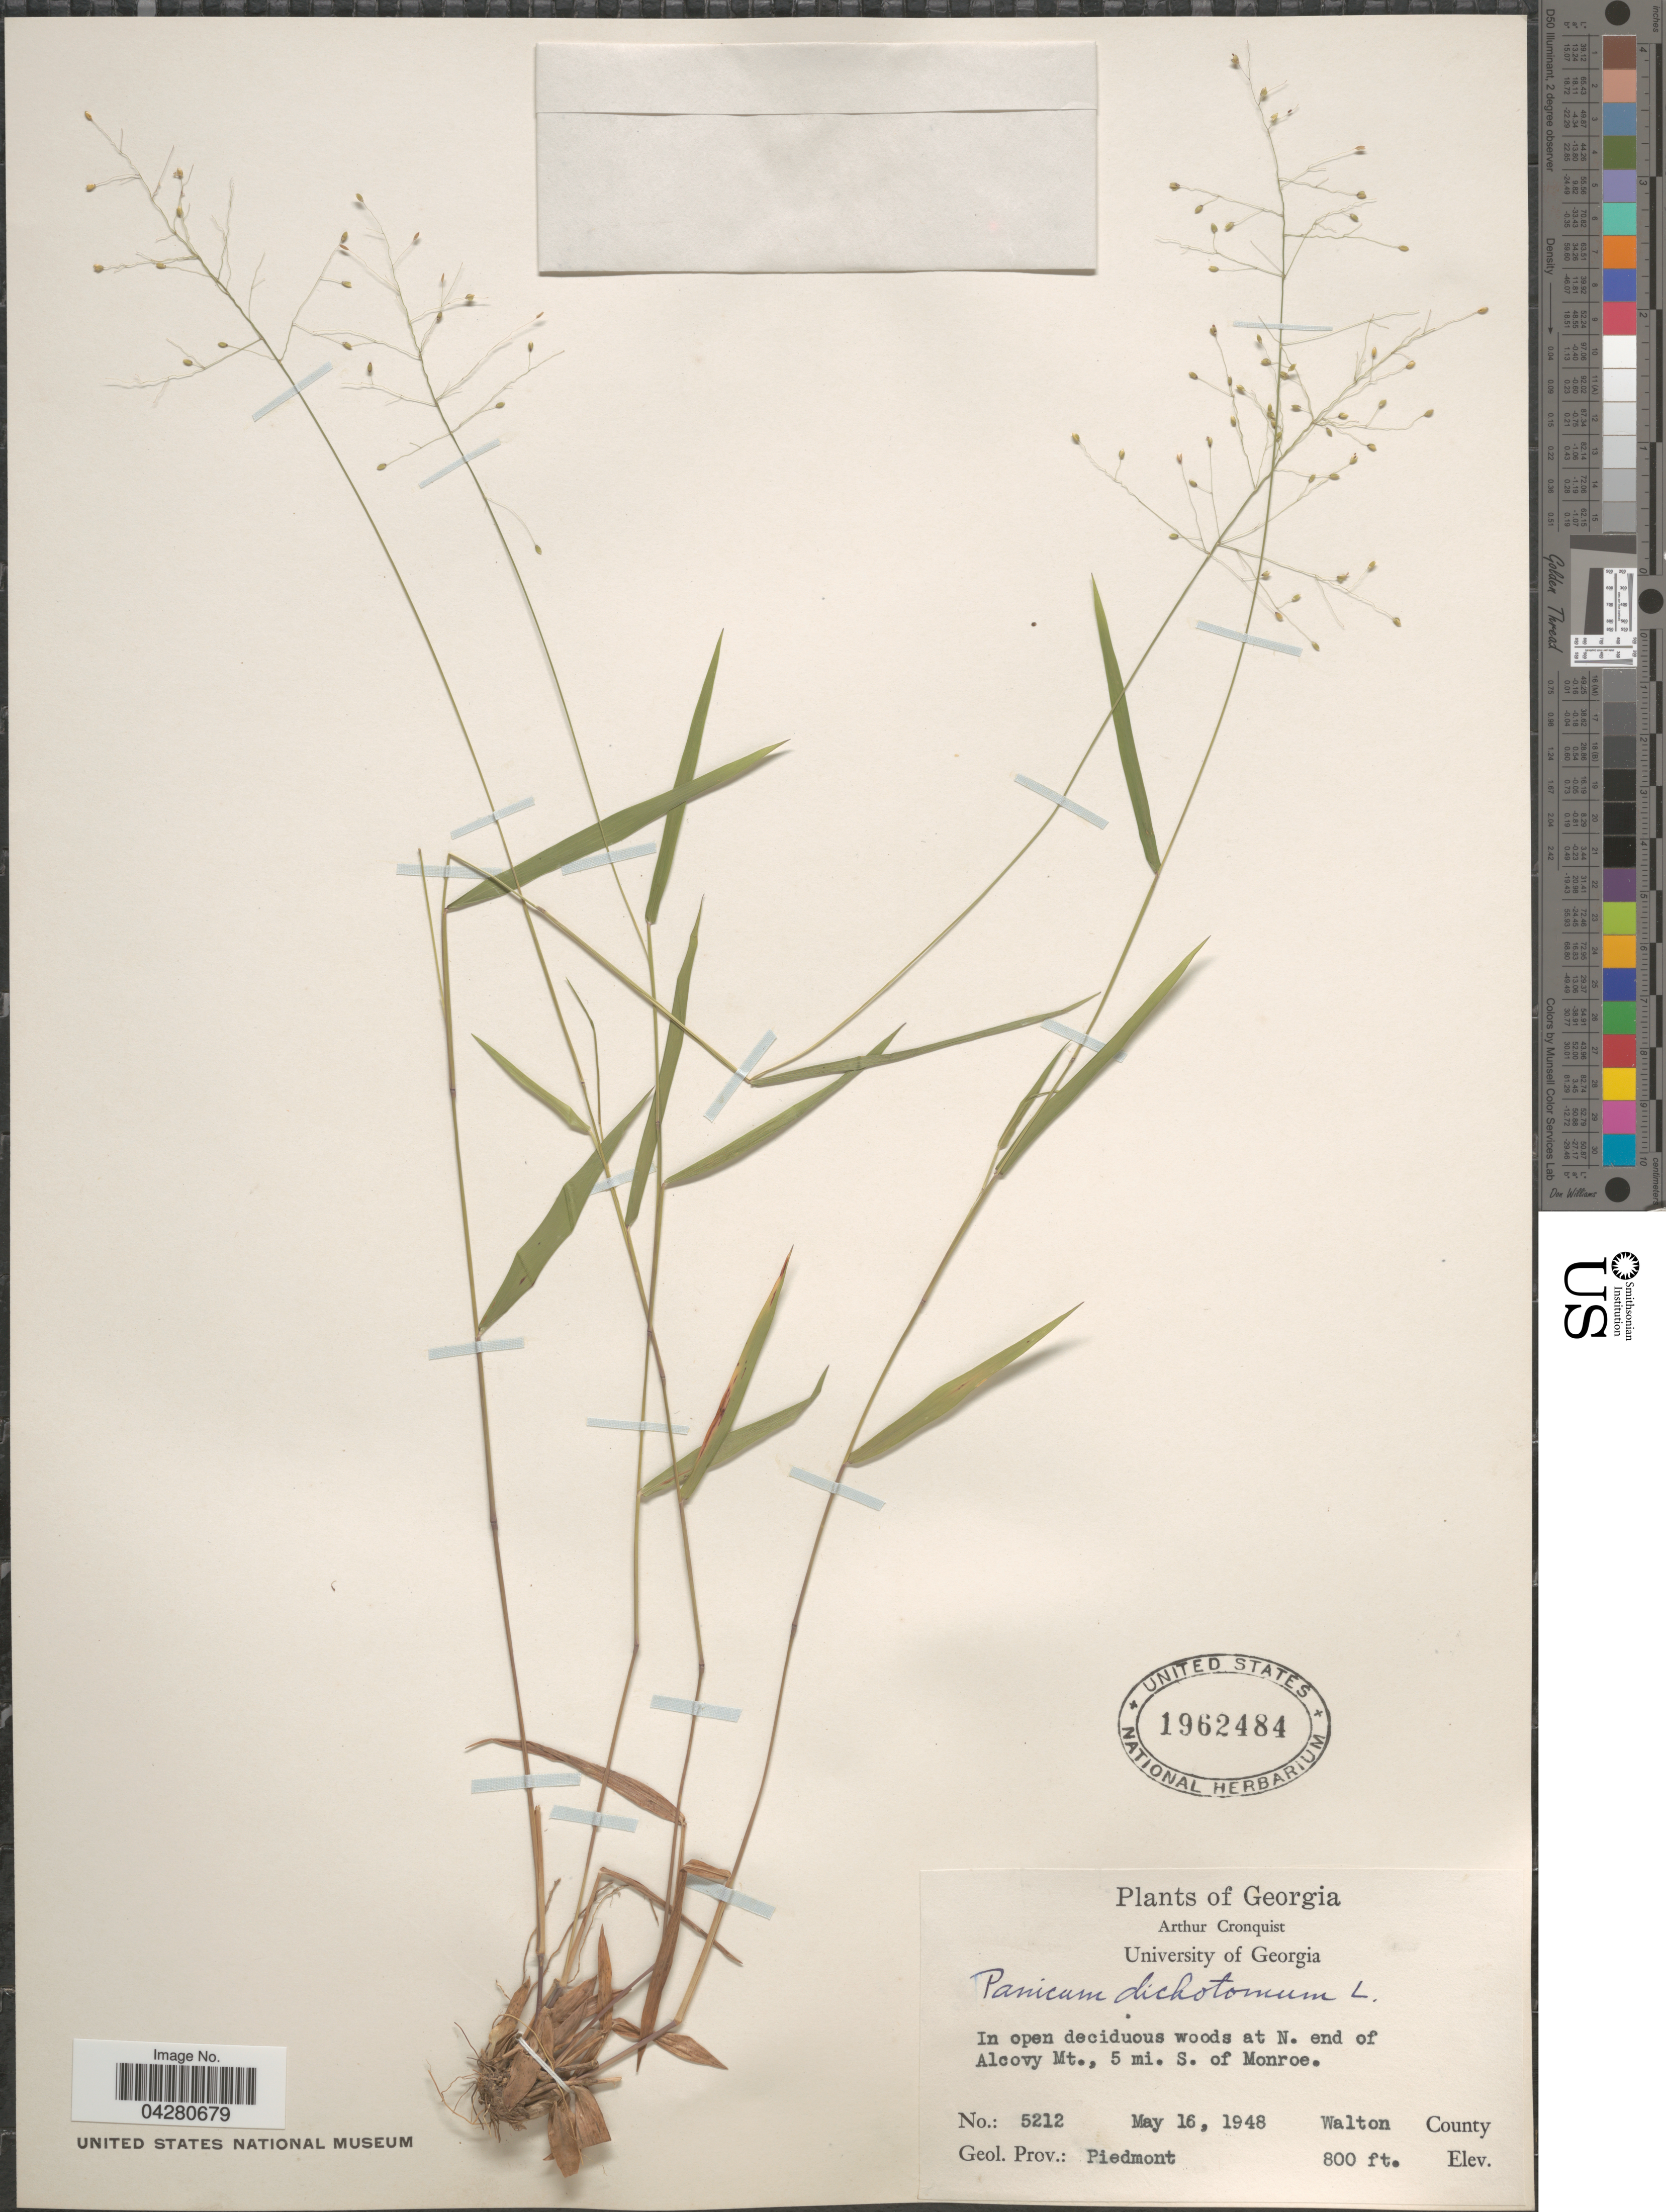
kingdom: Plantae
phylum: Tracheophyta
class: Liliopsida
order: Poales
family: Poaceae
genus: Dichanthelium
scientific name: Dichanthelium dichotomum var. dichotomum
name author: (L.) Gould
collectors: A. J. Cronquist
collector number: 5212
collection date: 1948-05-16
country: United States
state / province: Georgia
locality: At N. end of Alcovy Mt., 5 mi. S. of Monroe. Walton County. Geol. Prov.: Piedmont.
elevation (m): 244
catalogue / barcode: US 1962484